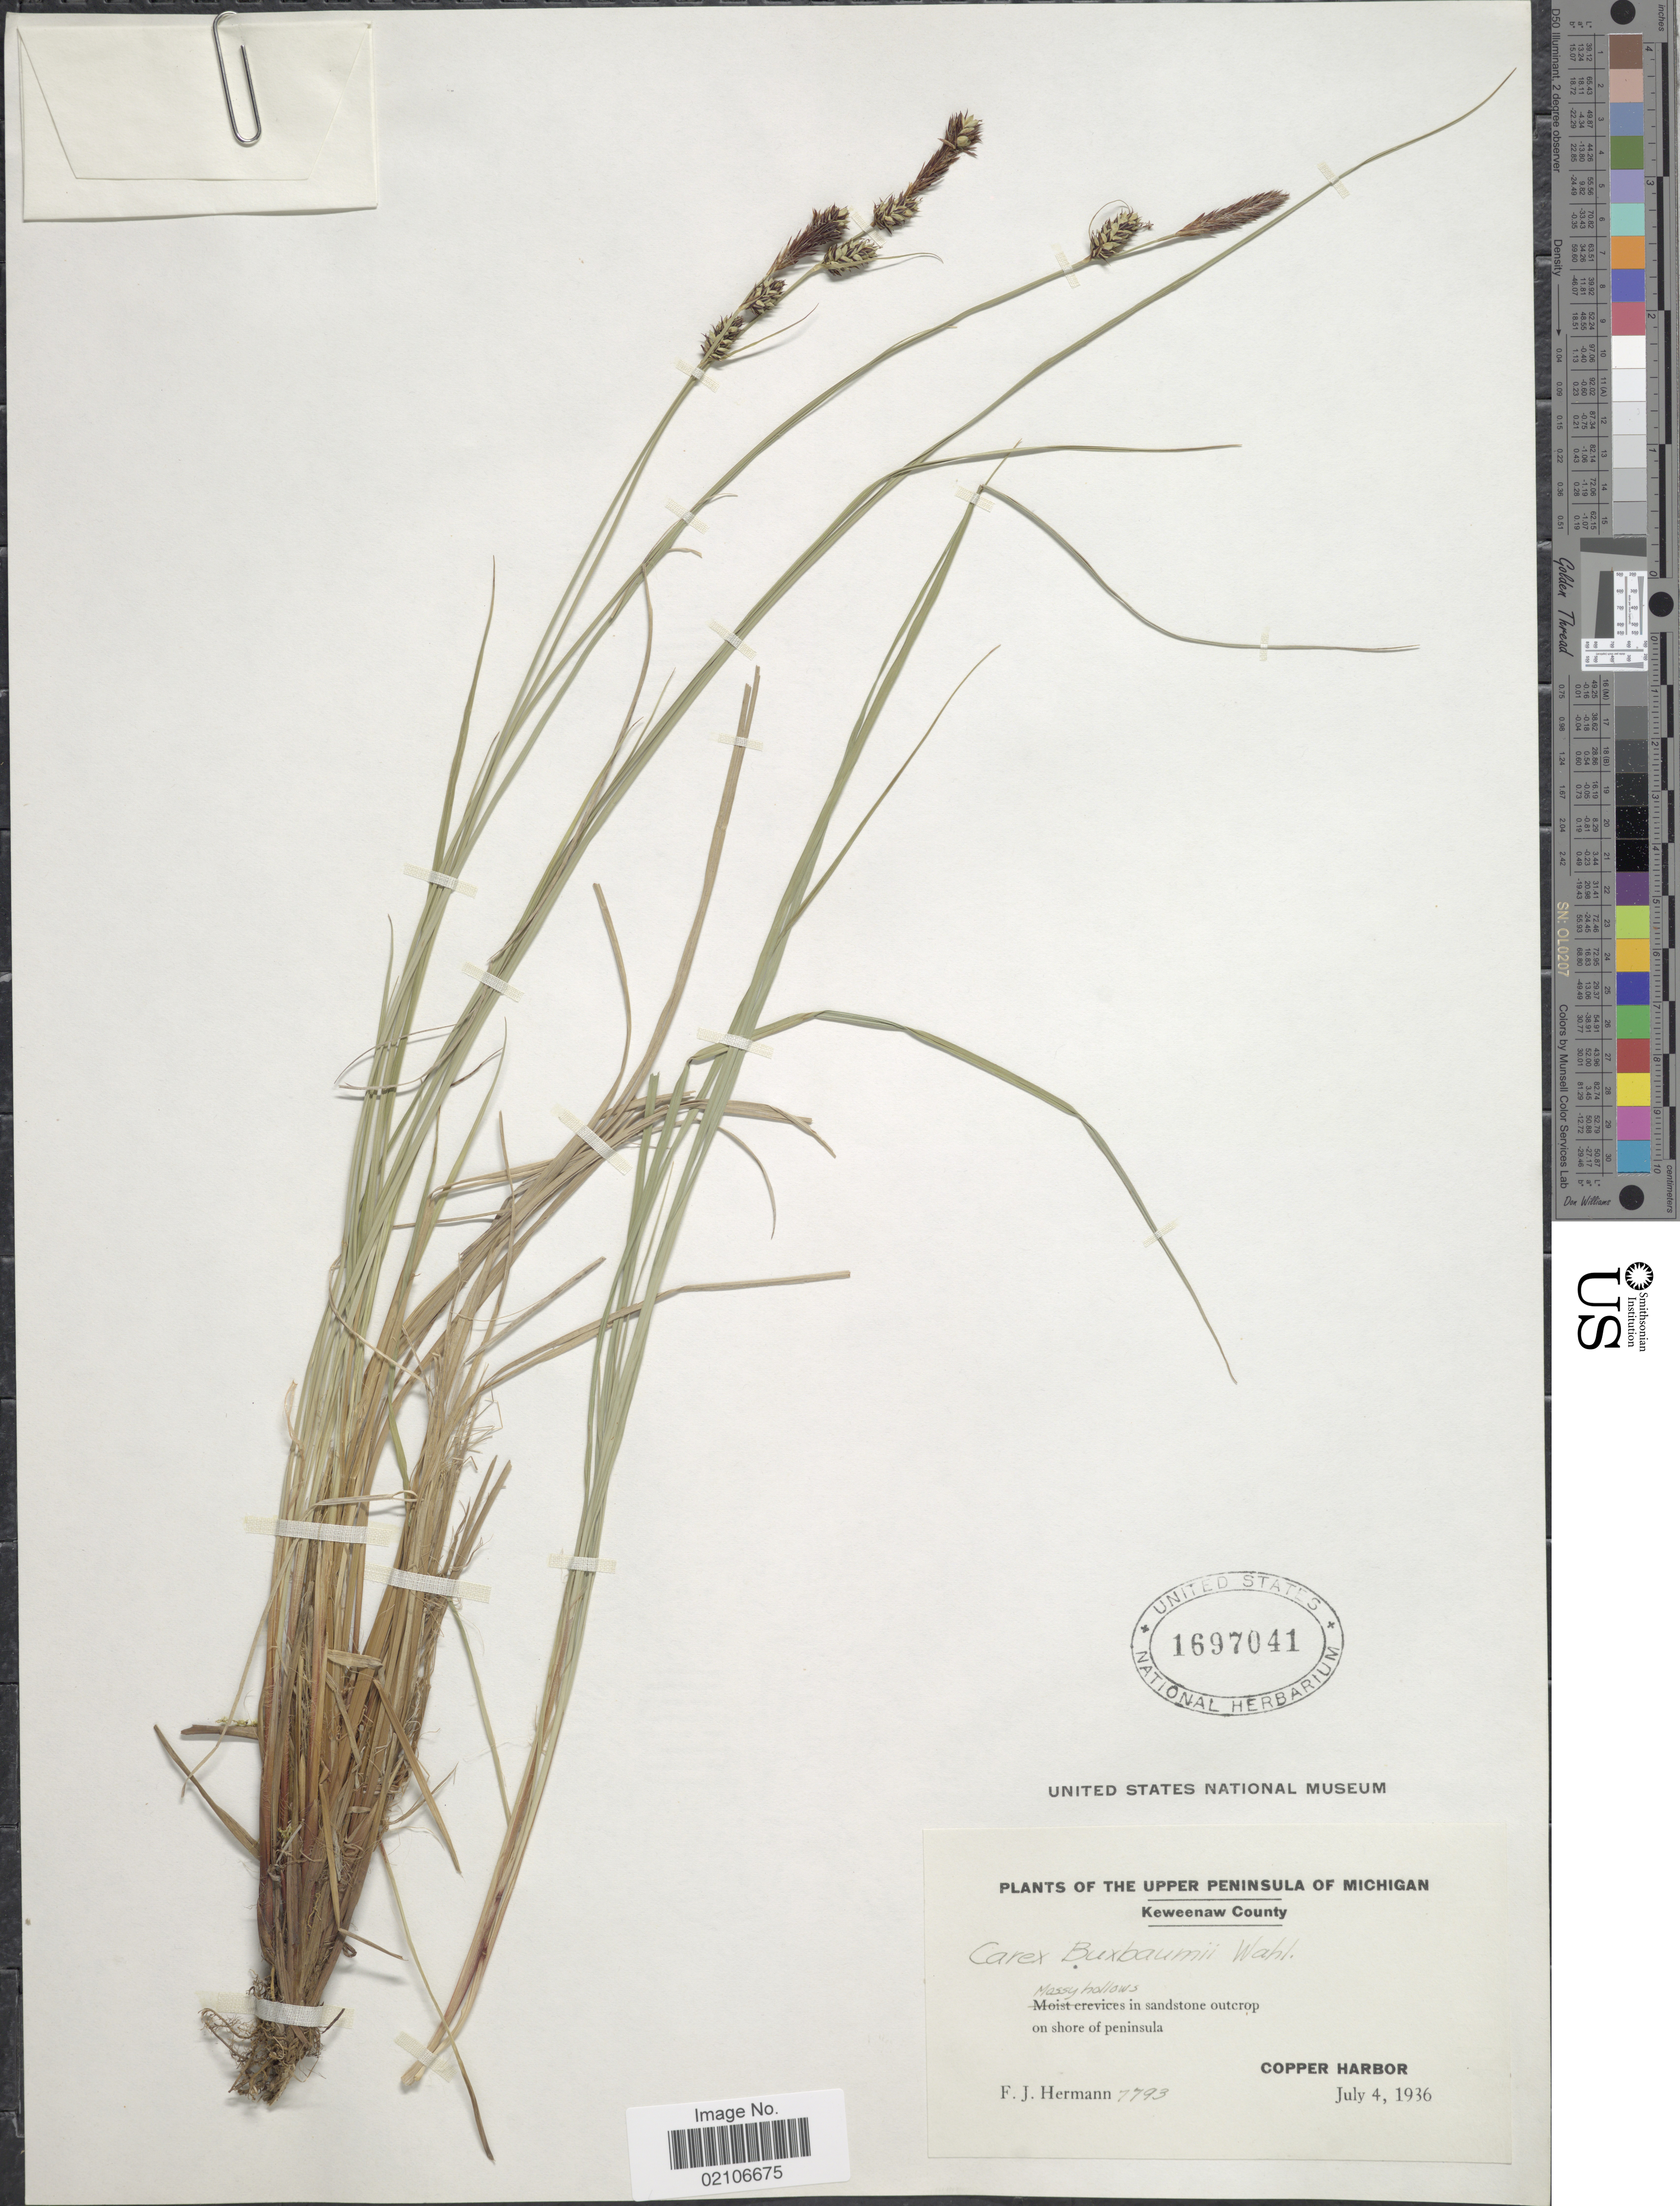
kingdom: Plantae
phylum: Tracheophyta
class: Liliopsida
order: Poales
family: Cyperaceae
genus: Carex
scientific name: Carex buxbaumii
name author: Wahlenb.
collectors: F. J. Hermann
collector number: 7793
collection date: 1936-07-04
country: United States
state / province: Michigan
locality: The Upper Peninsula of Michigan, Keweenaw County, Mossy hollows in sandstone outcrop on shore of peninsula, Copper Harbor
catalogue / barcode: US 1697041